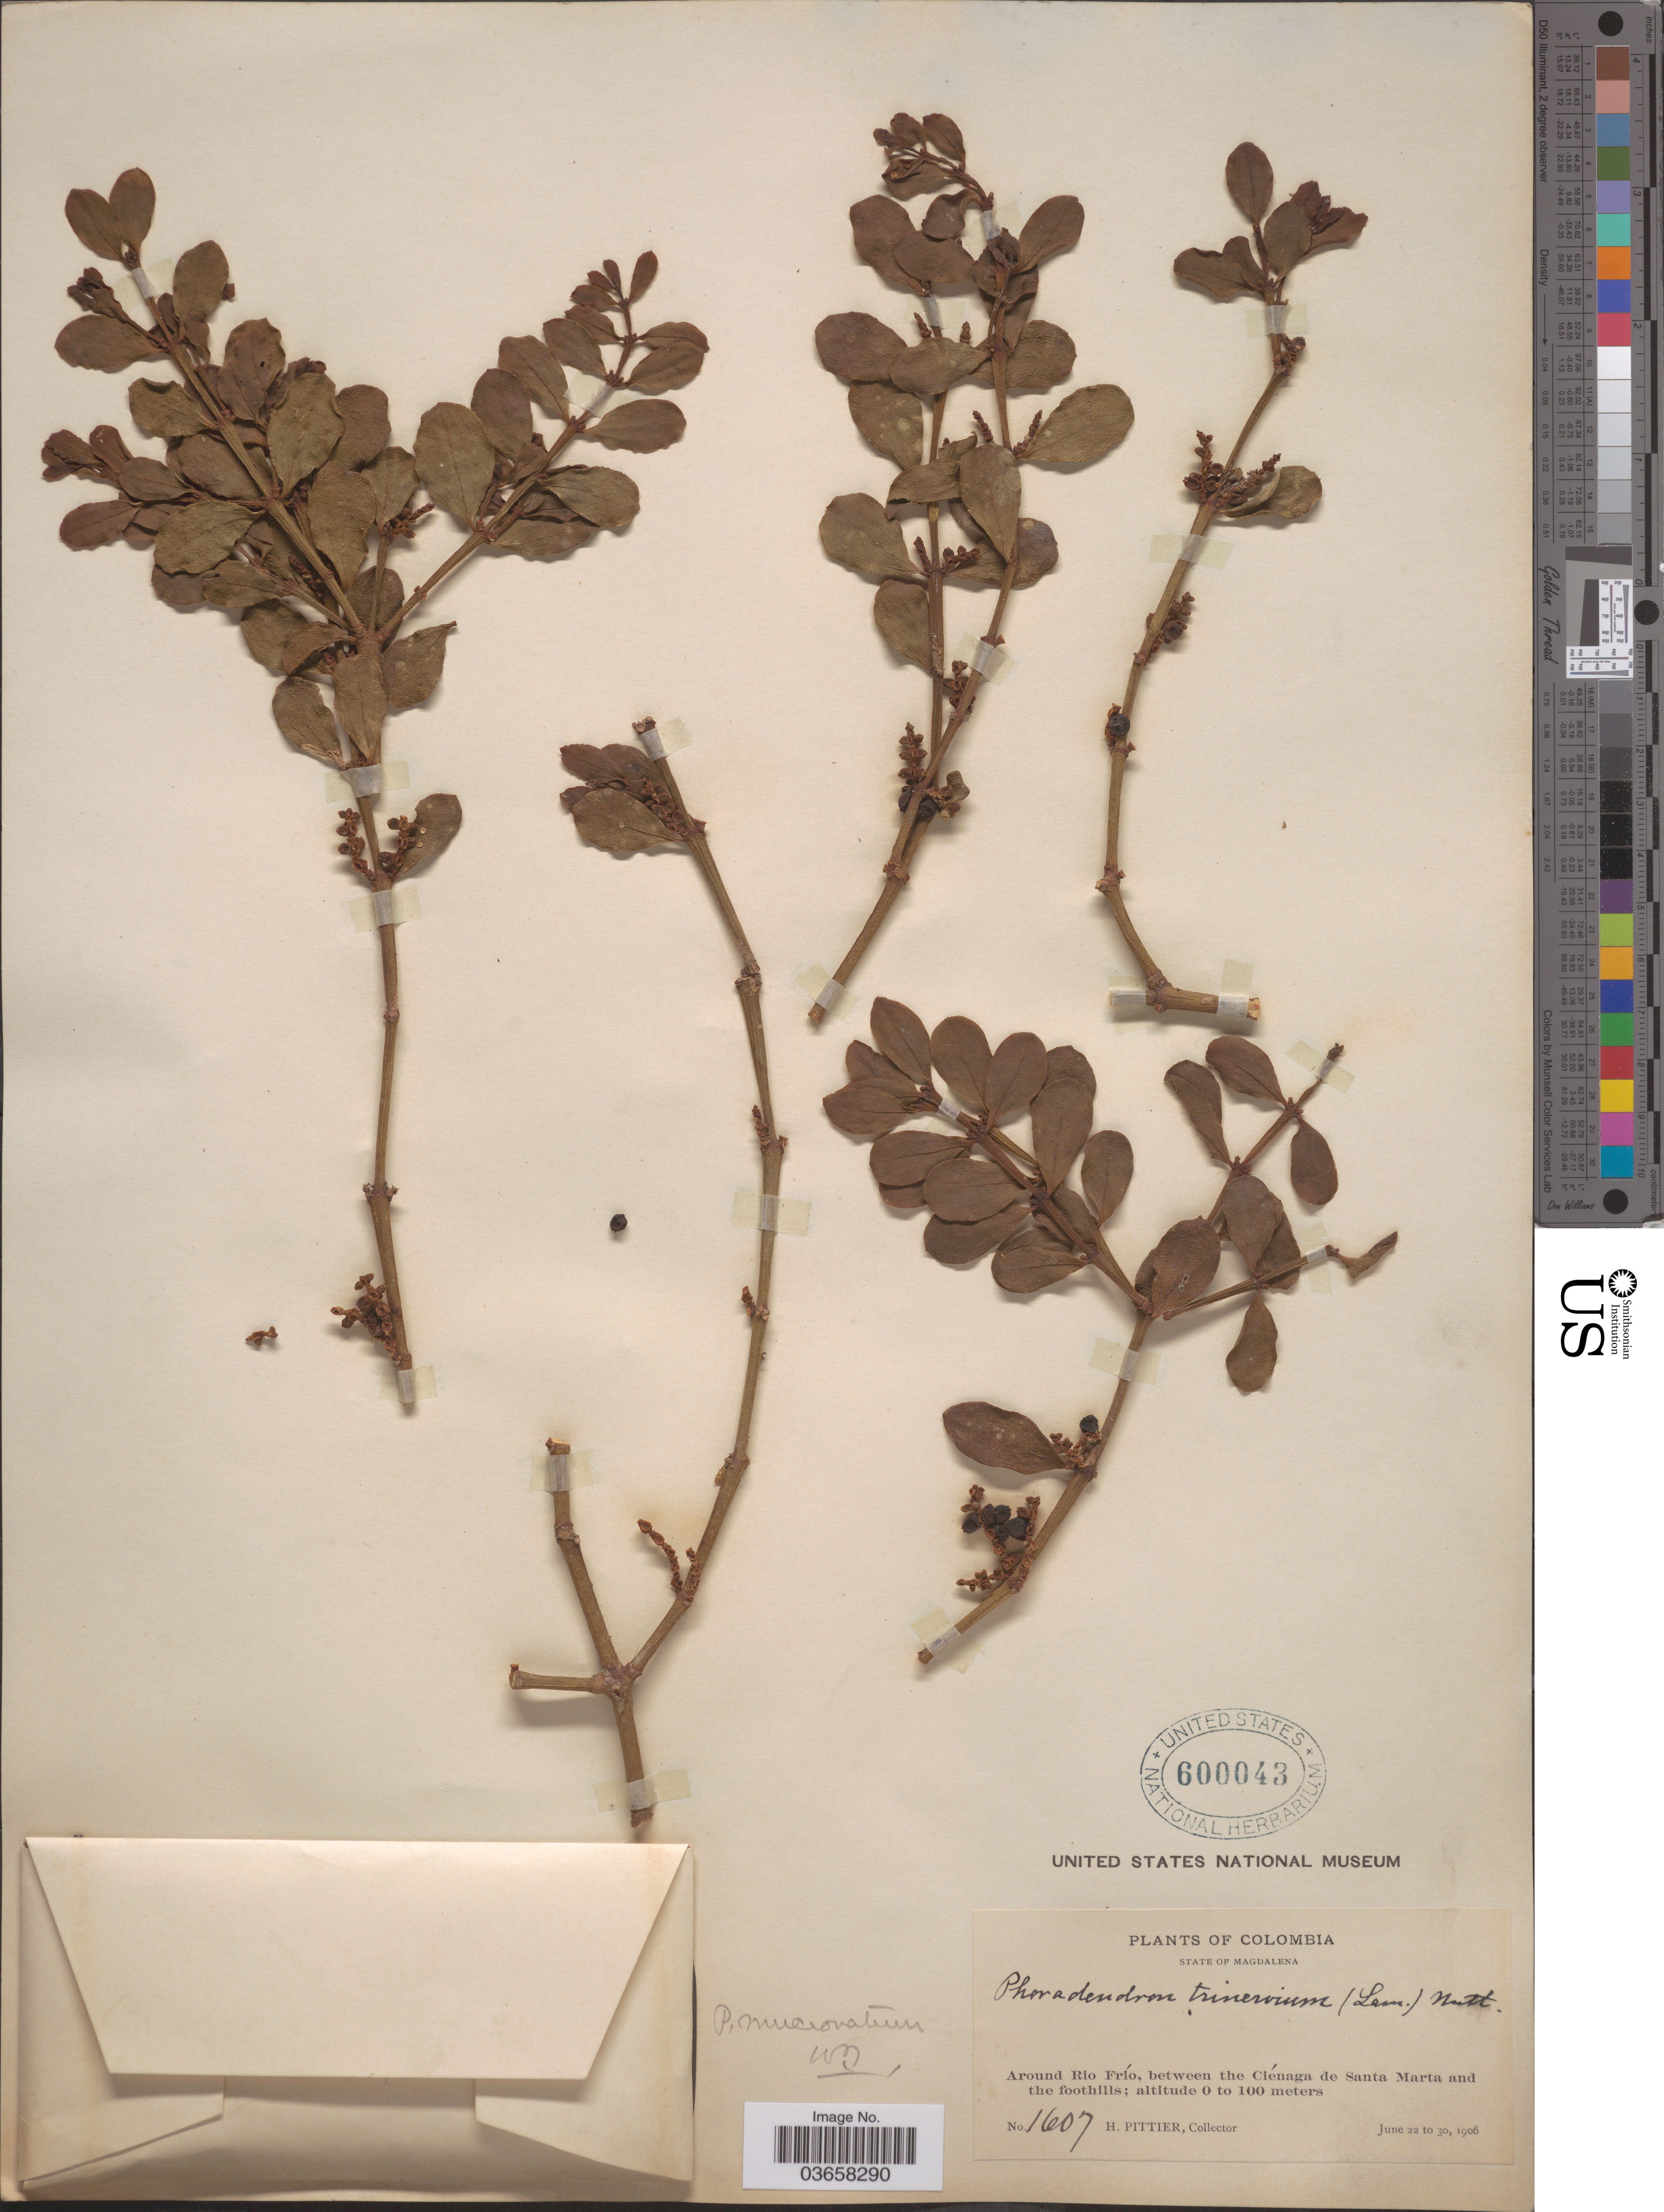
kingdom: Plantae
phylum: Tracheophyta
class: Magnoliopsida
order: Santalales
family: Viscaceae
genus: Phoradendron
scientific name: Phoradendron mucronatum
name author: (DC.) Krug & Urb.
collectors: H. F. Pittier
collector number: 1607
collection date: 1906-06-22/1906-06-30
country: Colombia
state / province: Magdalena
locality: Around Rio Frío, between the Ciénaga de Santa Marta and the foothills.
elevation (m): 0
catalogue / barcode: US 600043